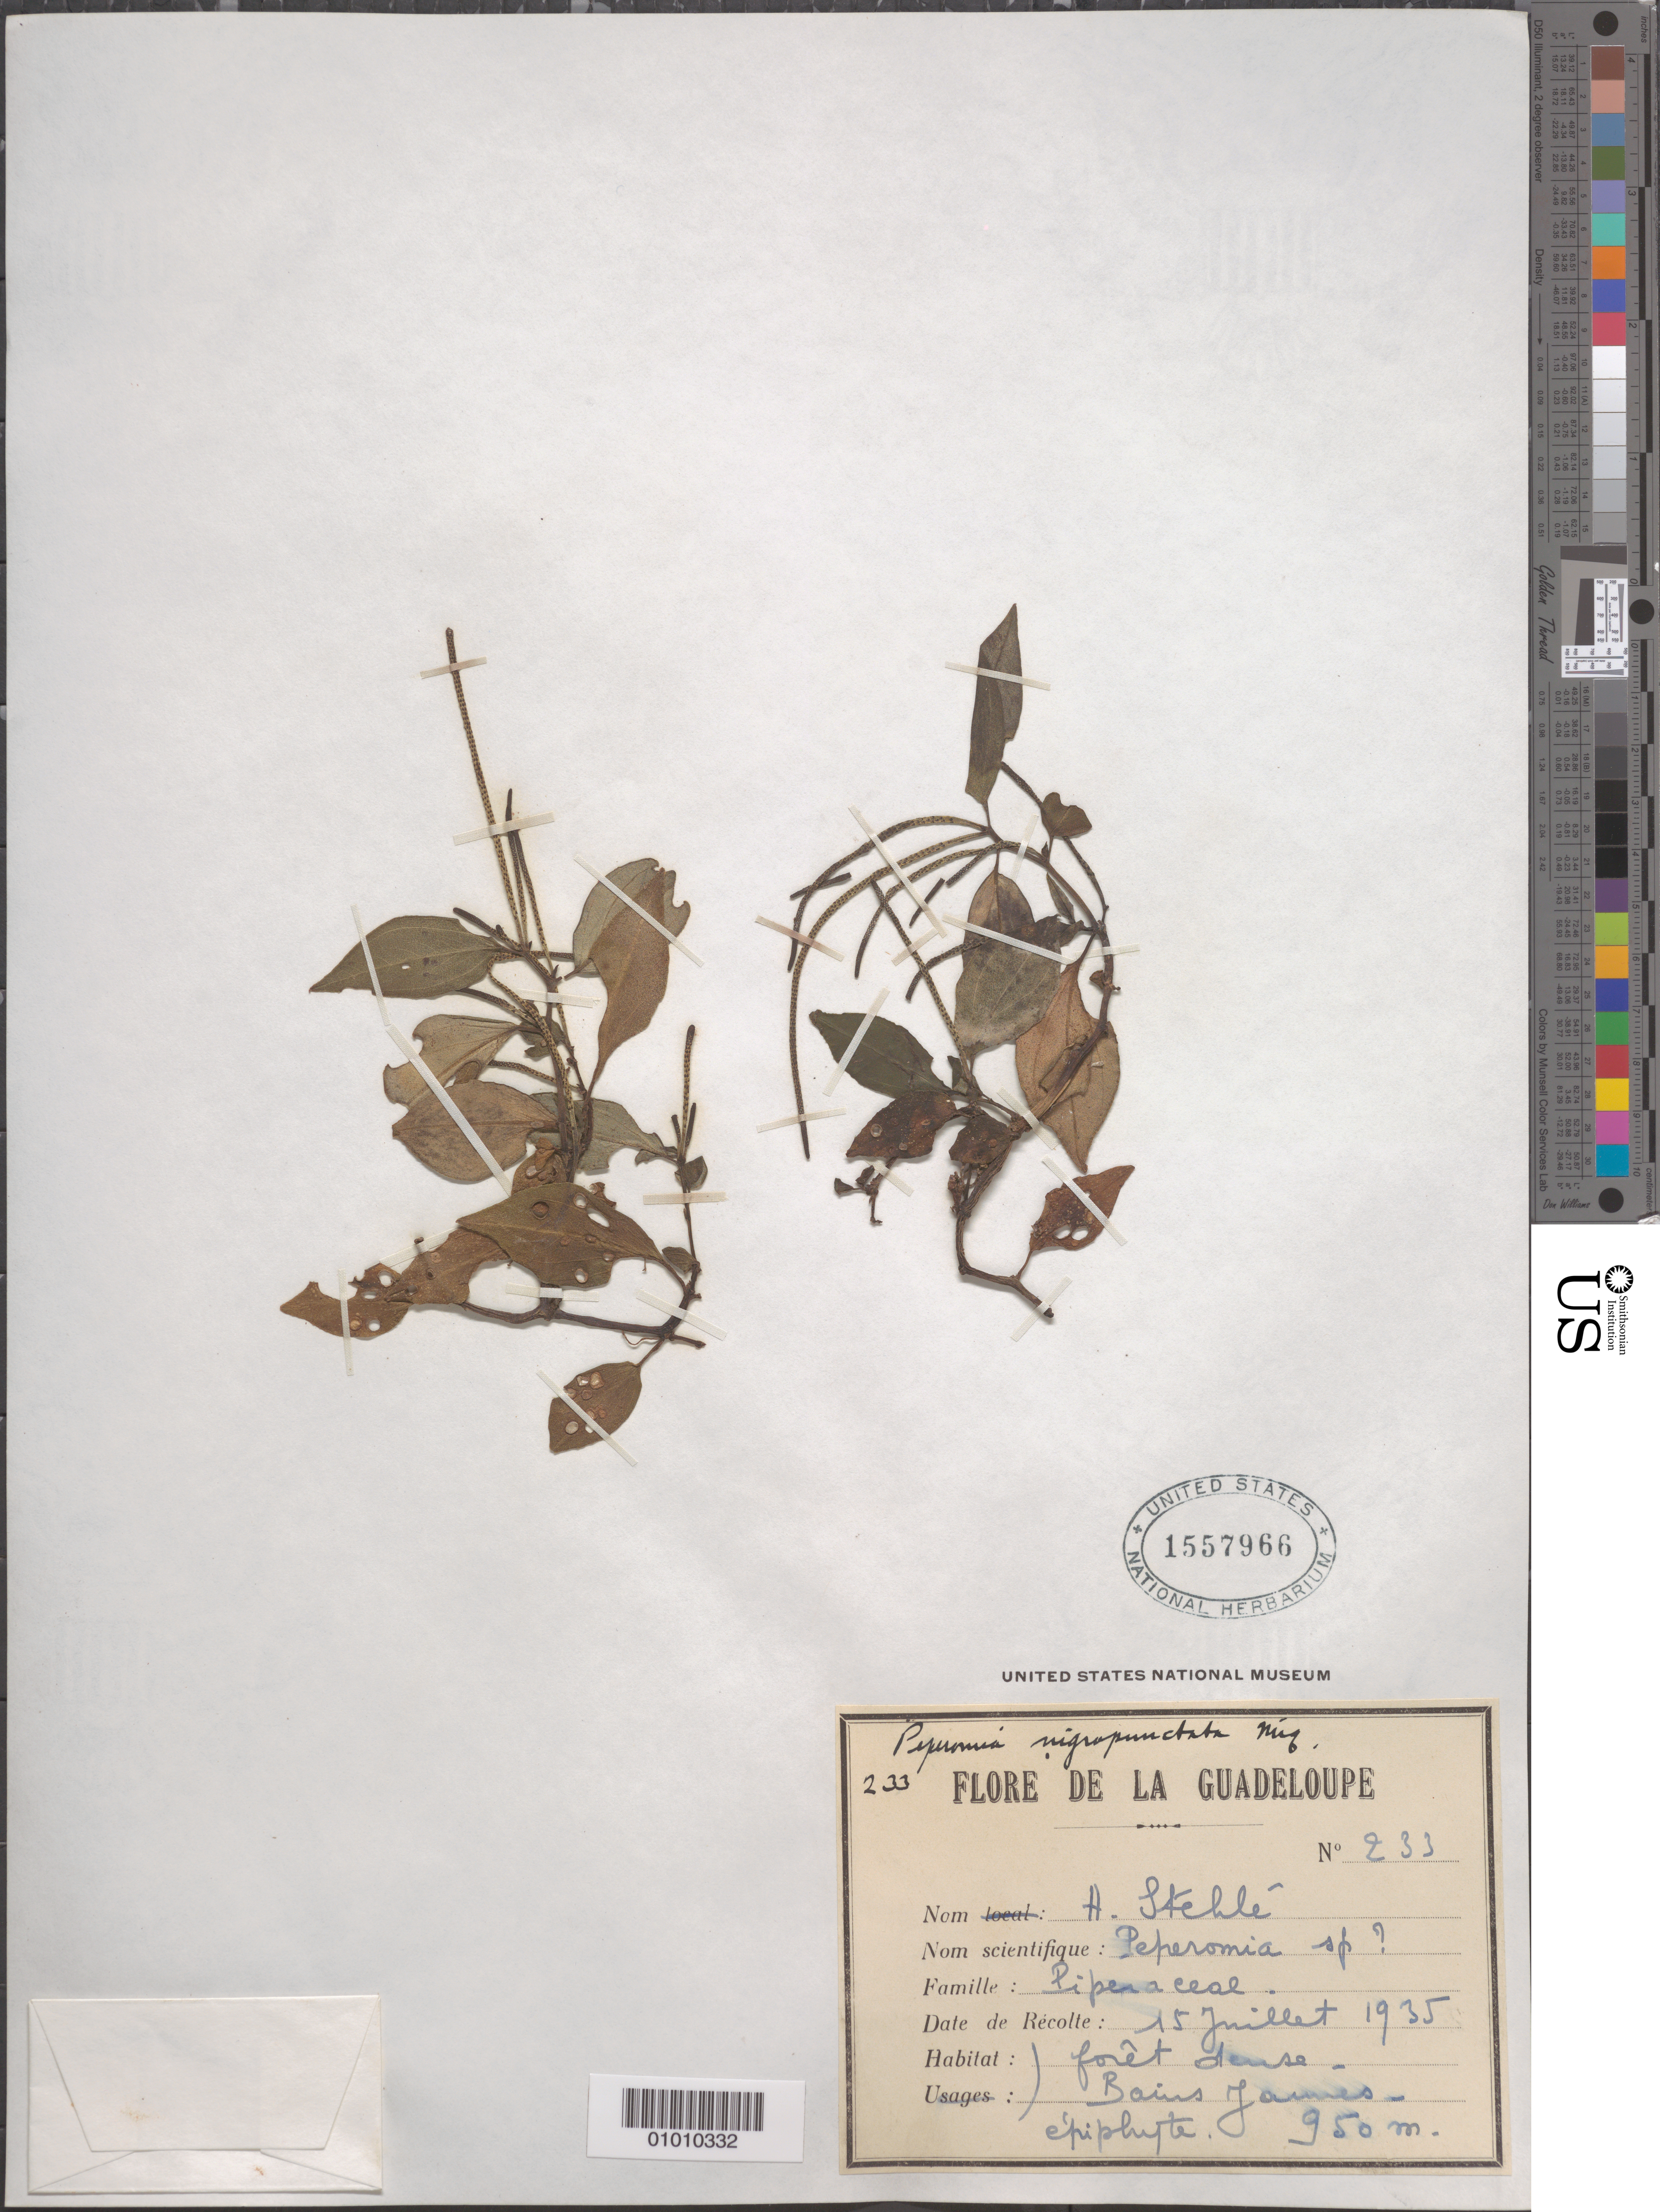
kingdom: Plantae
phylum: Tracheophyta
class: Magnoliopsida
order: Piperales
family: Piperaceae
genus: Peperomia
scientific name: Peperomia nigropunctata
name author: Miq.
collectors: H. Stehlé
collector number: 233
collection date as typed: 15 Jul 1935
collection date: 1935-07-15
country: Guadeloupe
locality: Dense forest.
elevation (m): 950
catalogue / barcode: US 1557966